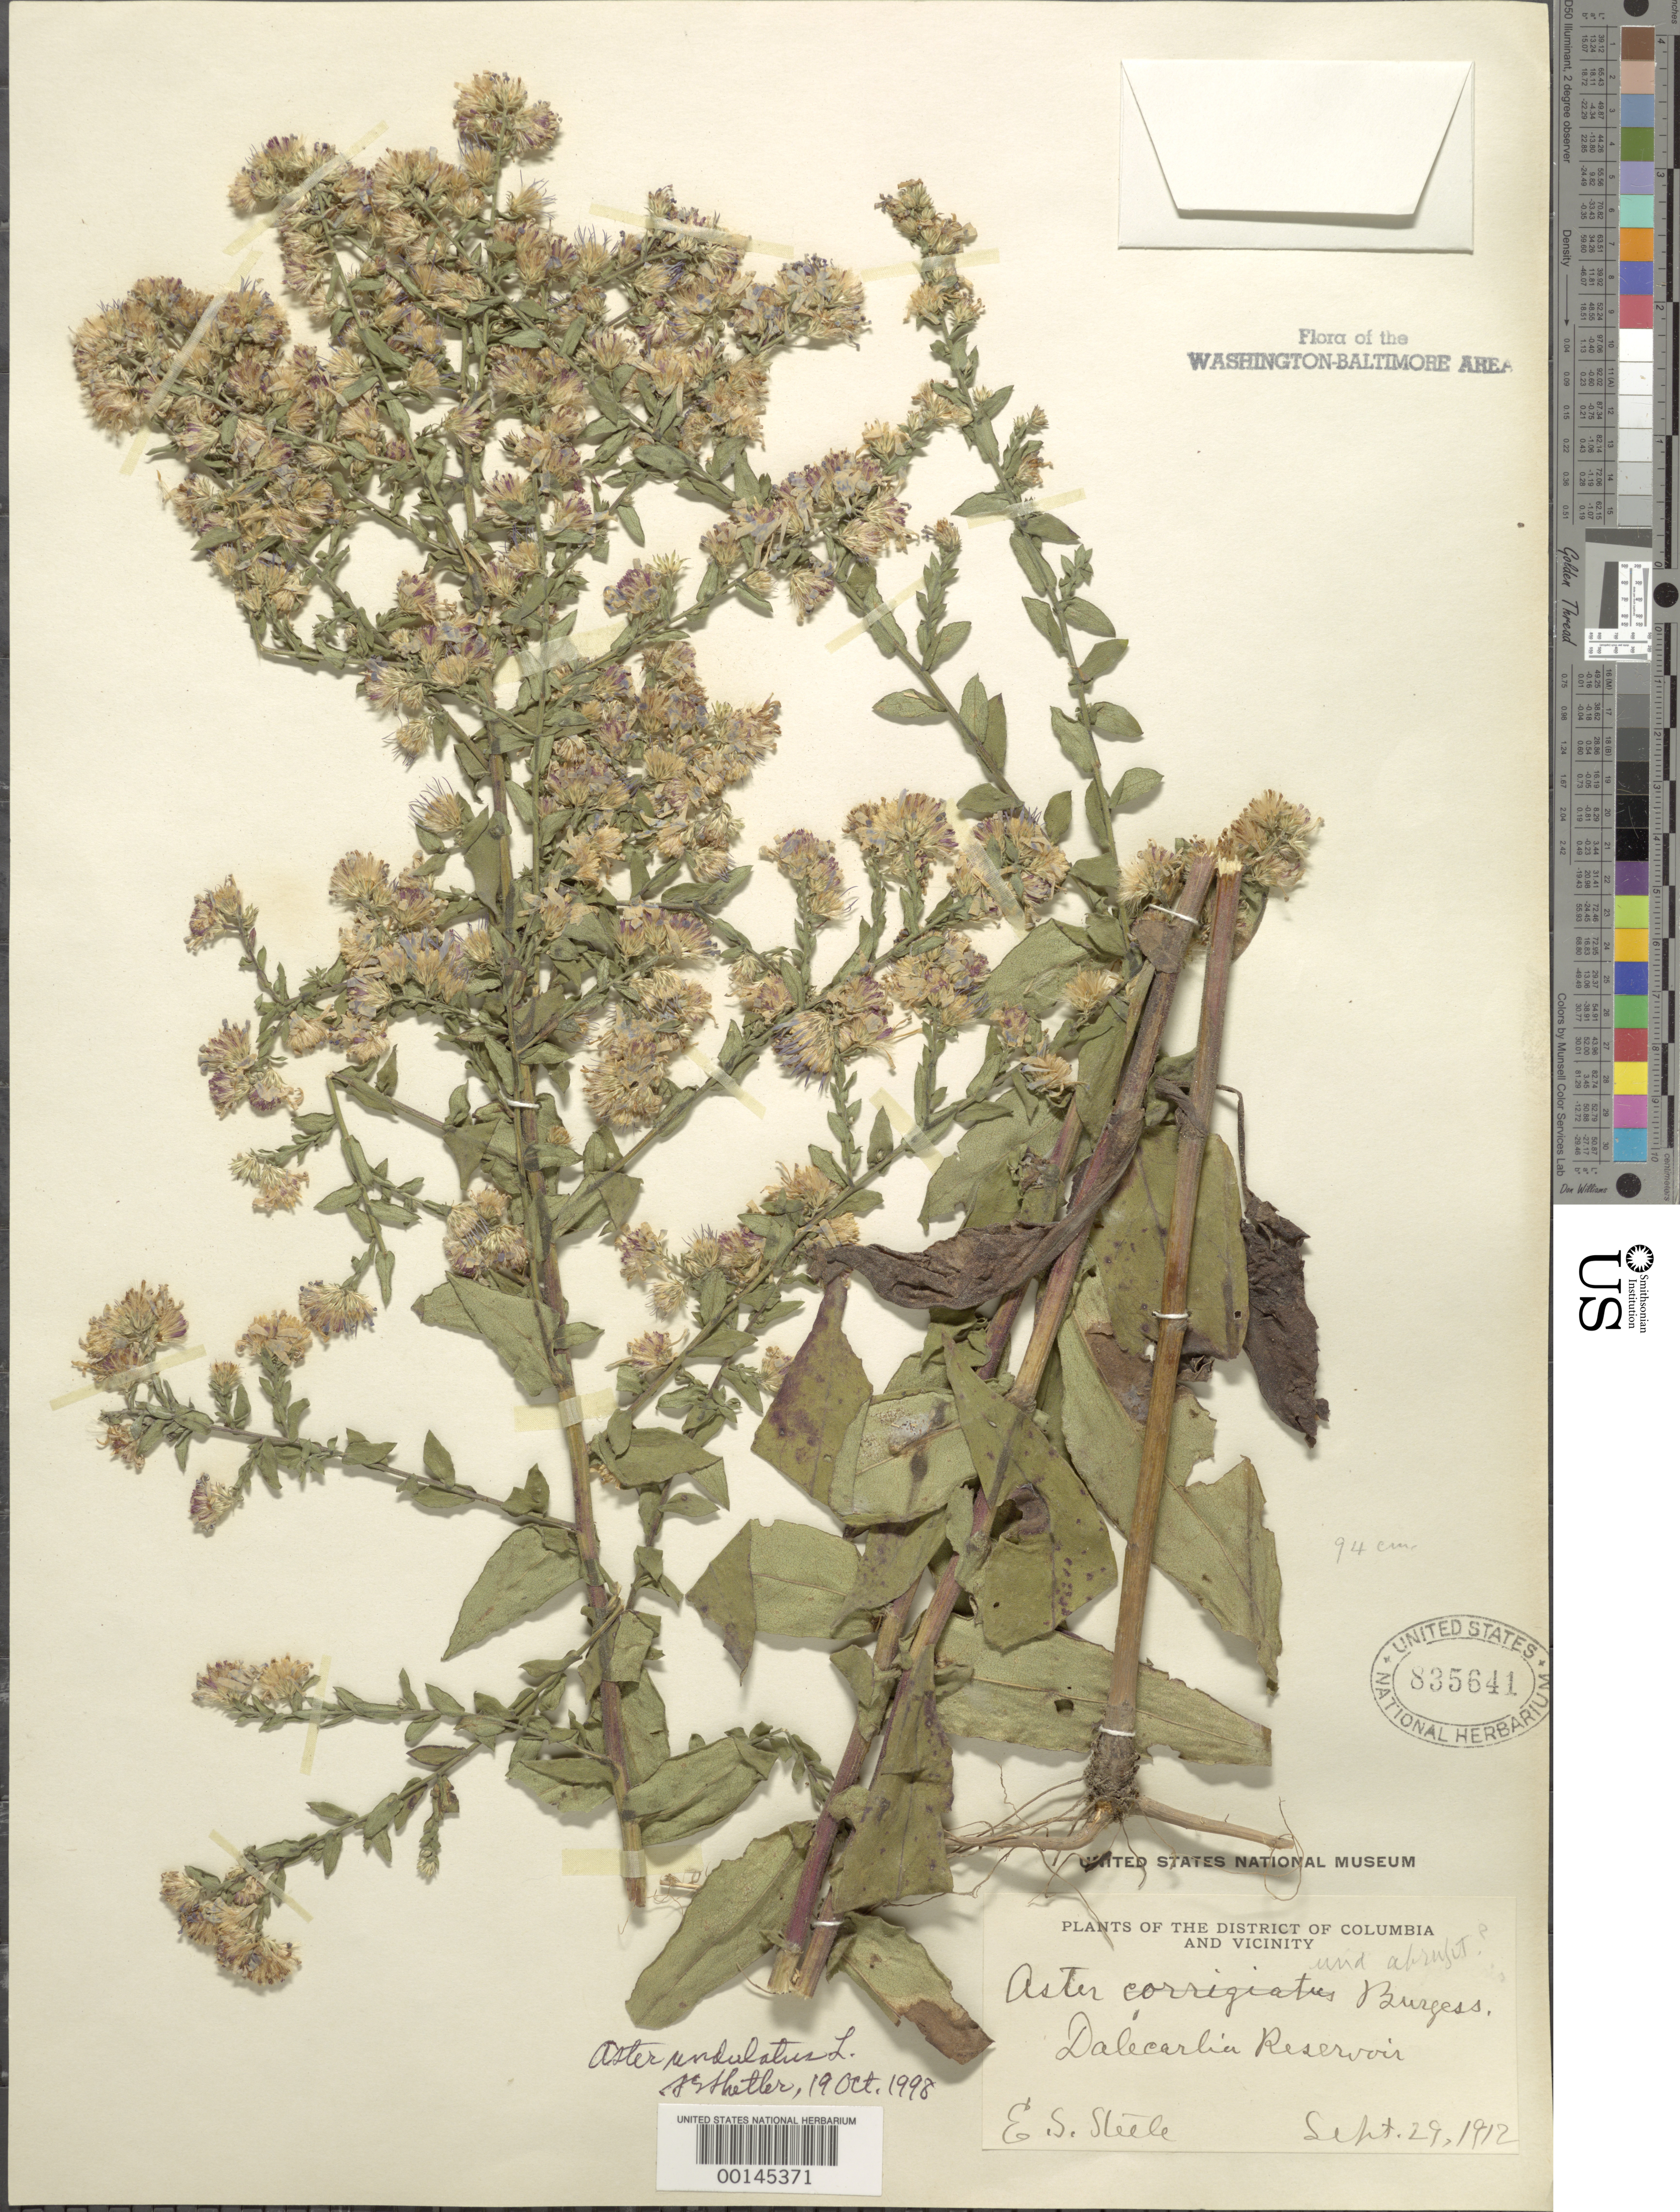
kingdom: Plantae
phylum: Tracheophyta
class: Magnoliopsida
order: Asterales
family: Asteraceae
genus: Symphyotrichum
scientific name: Symphyotrichum undulatum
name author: (L.) G.L. Nesom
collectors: E. Steele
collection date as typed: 29 Sep 1912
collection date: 1912-09-29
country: United States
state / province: District of Columbia / Maryland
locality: Dalecarlia Reservoir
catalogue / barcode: US 835641